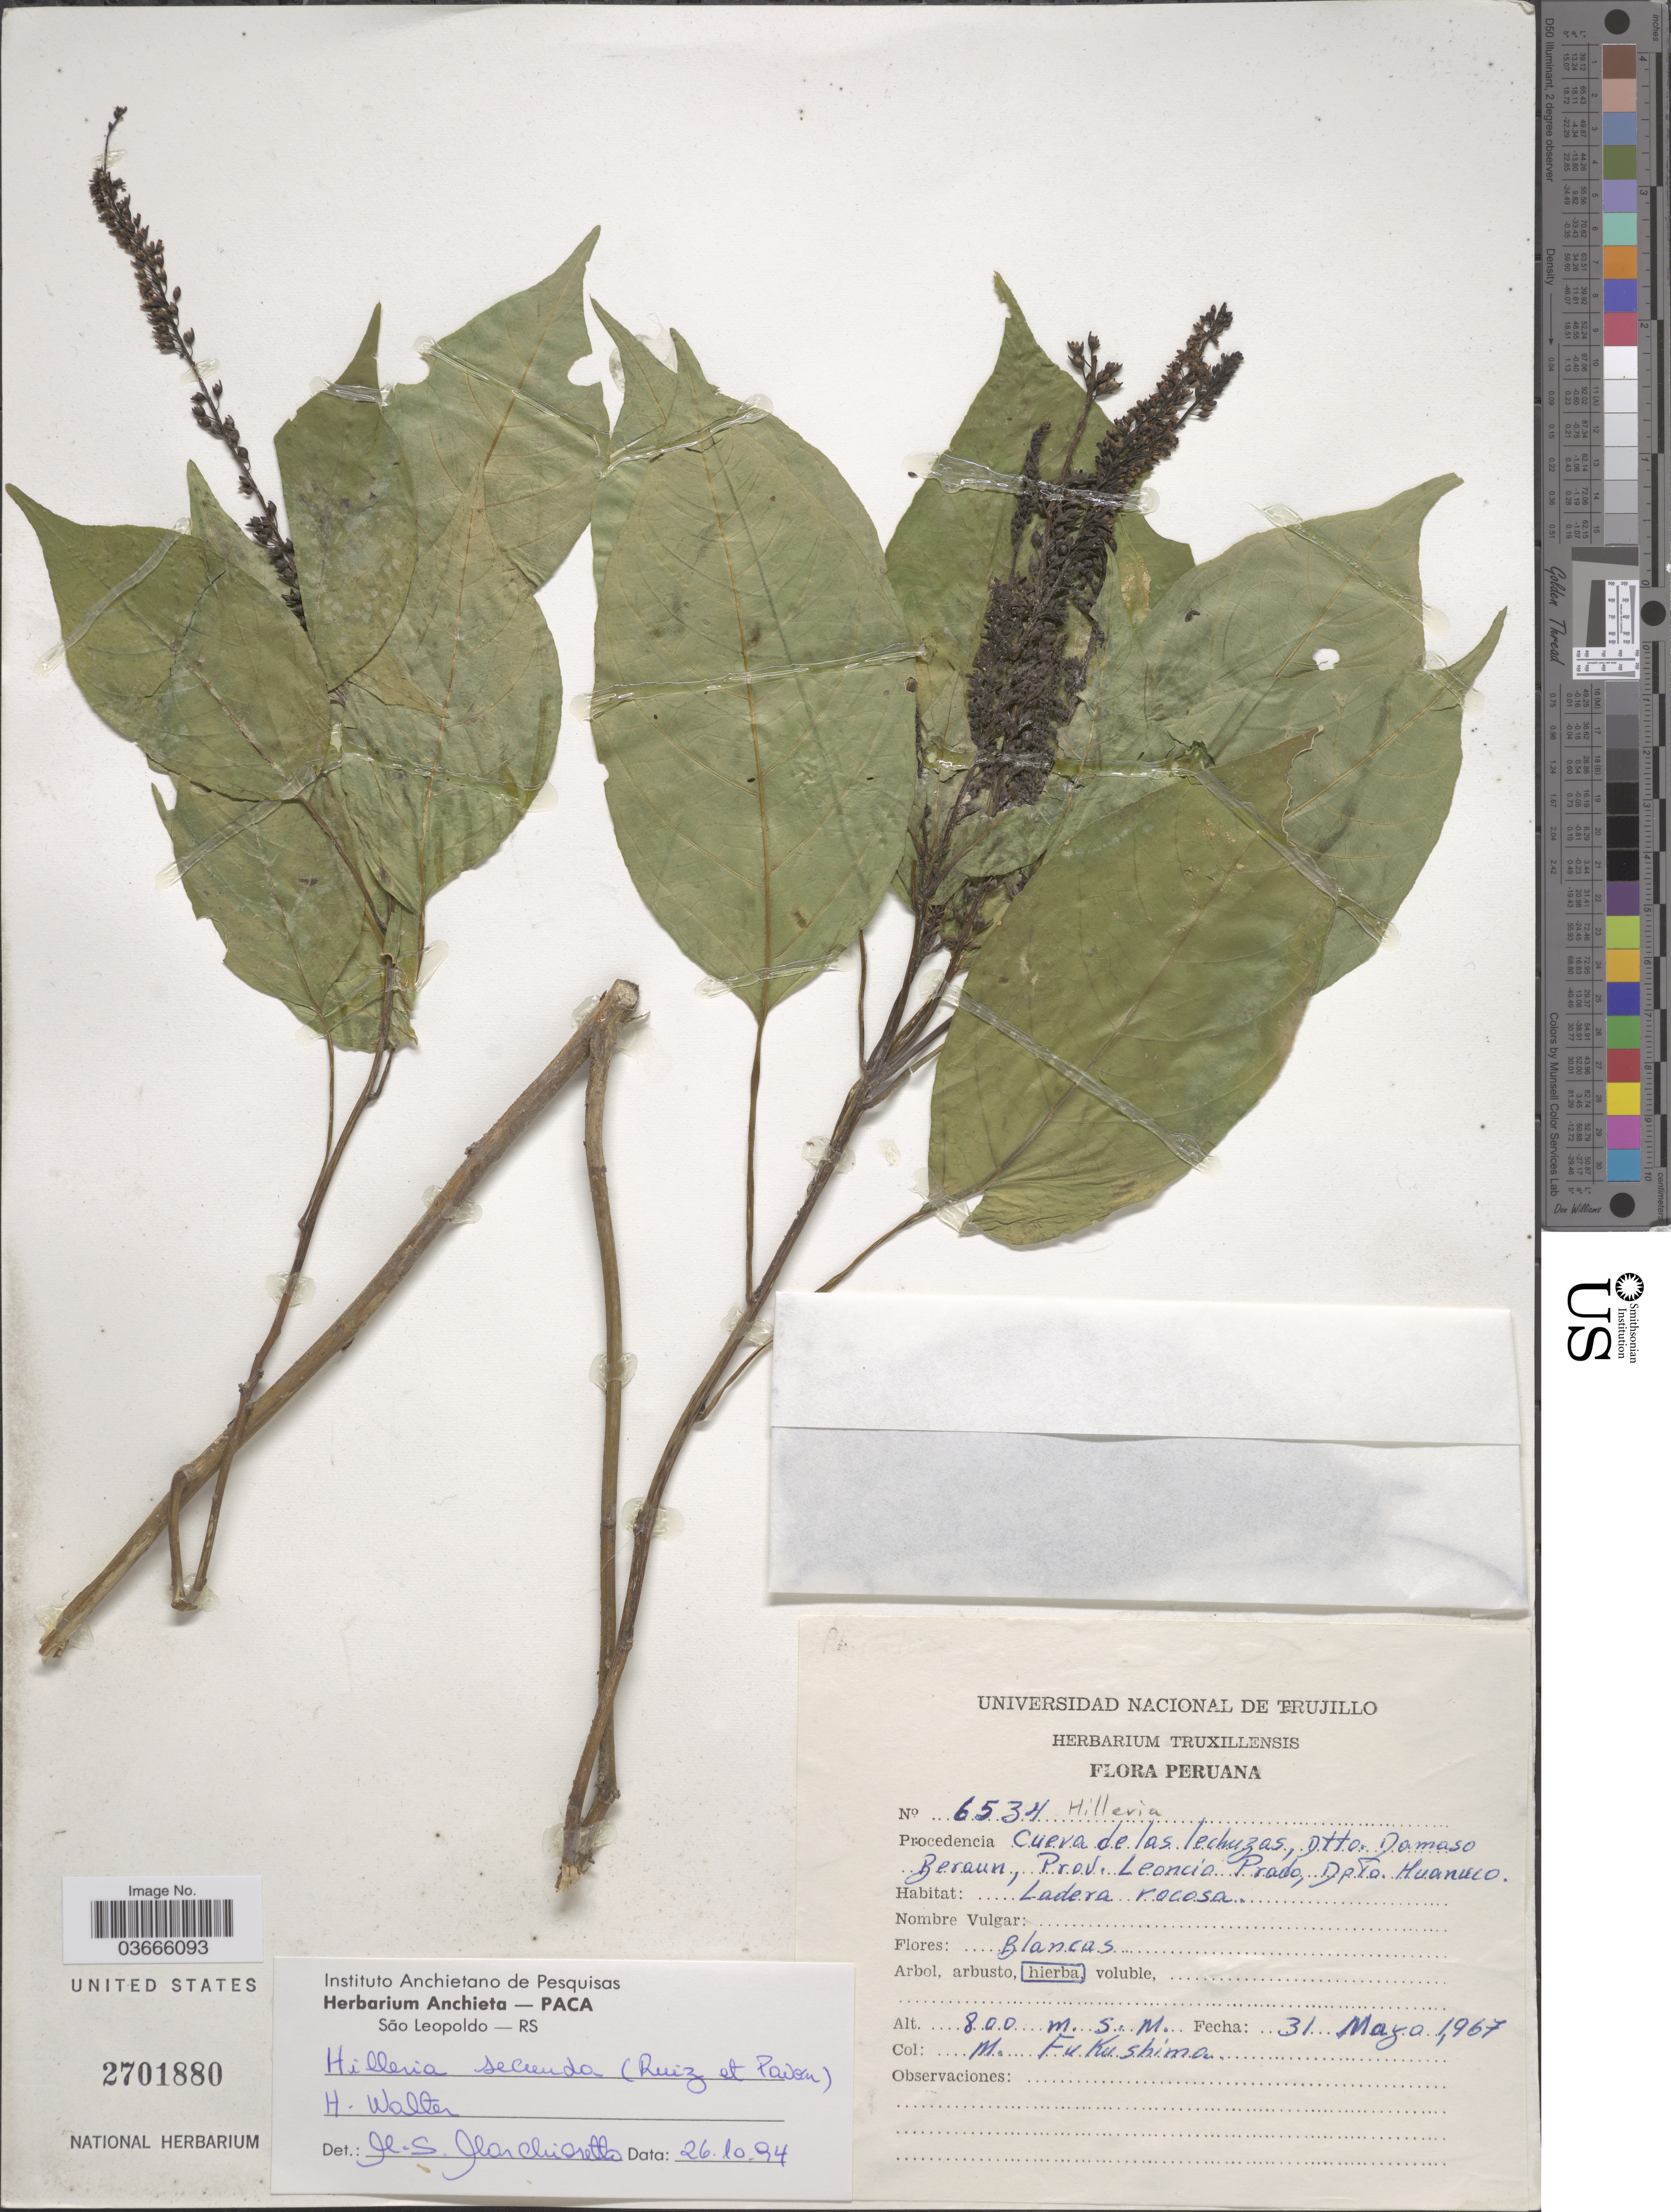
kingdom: Plantae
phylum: Tracheophyta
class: Magnoliopsida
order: Caryophyllales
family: Phytolaccaceae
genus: Hilleria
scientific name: Hilleria secunda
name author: (Ruiz & Pav.) H. Walter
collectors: M. Fukushima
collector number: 6534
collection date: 1967-05-31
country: Peru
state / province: Huánuco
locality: Procedencia Cueva de las lechuzas, Dtto. Damaso Beraun, Prov. Leoncio Prado, Dpto. Huanuco.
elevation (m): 800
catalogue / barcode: US 2701880